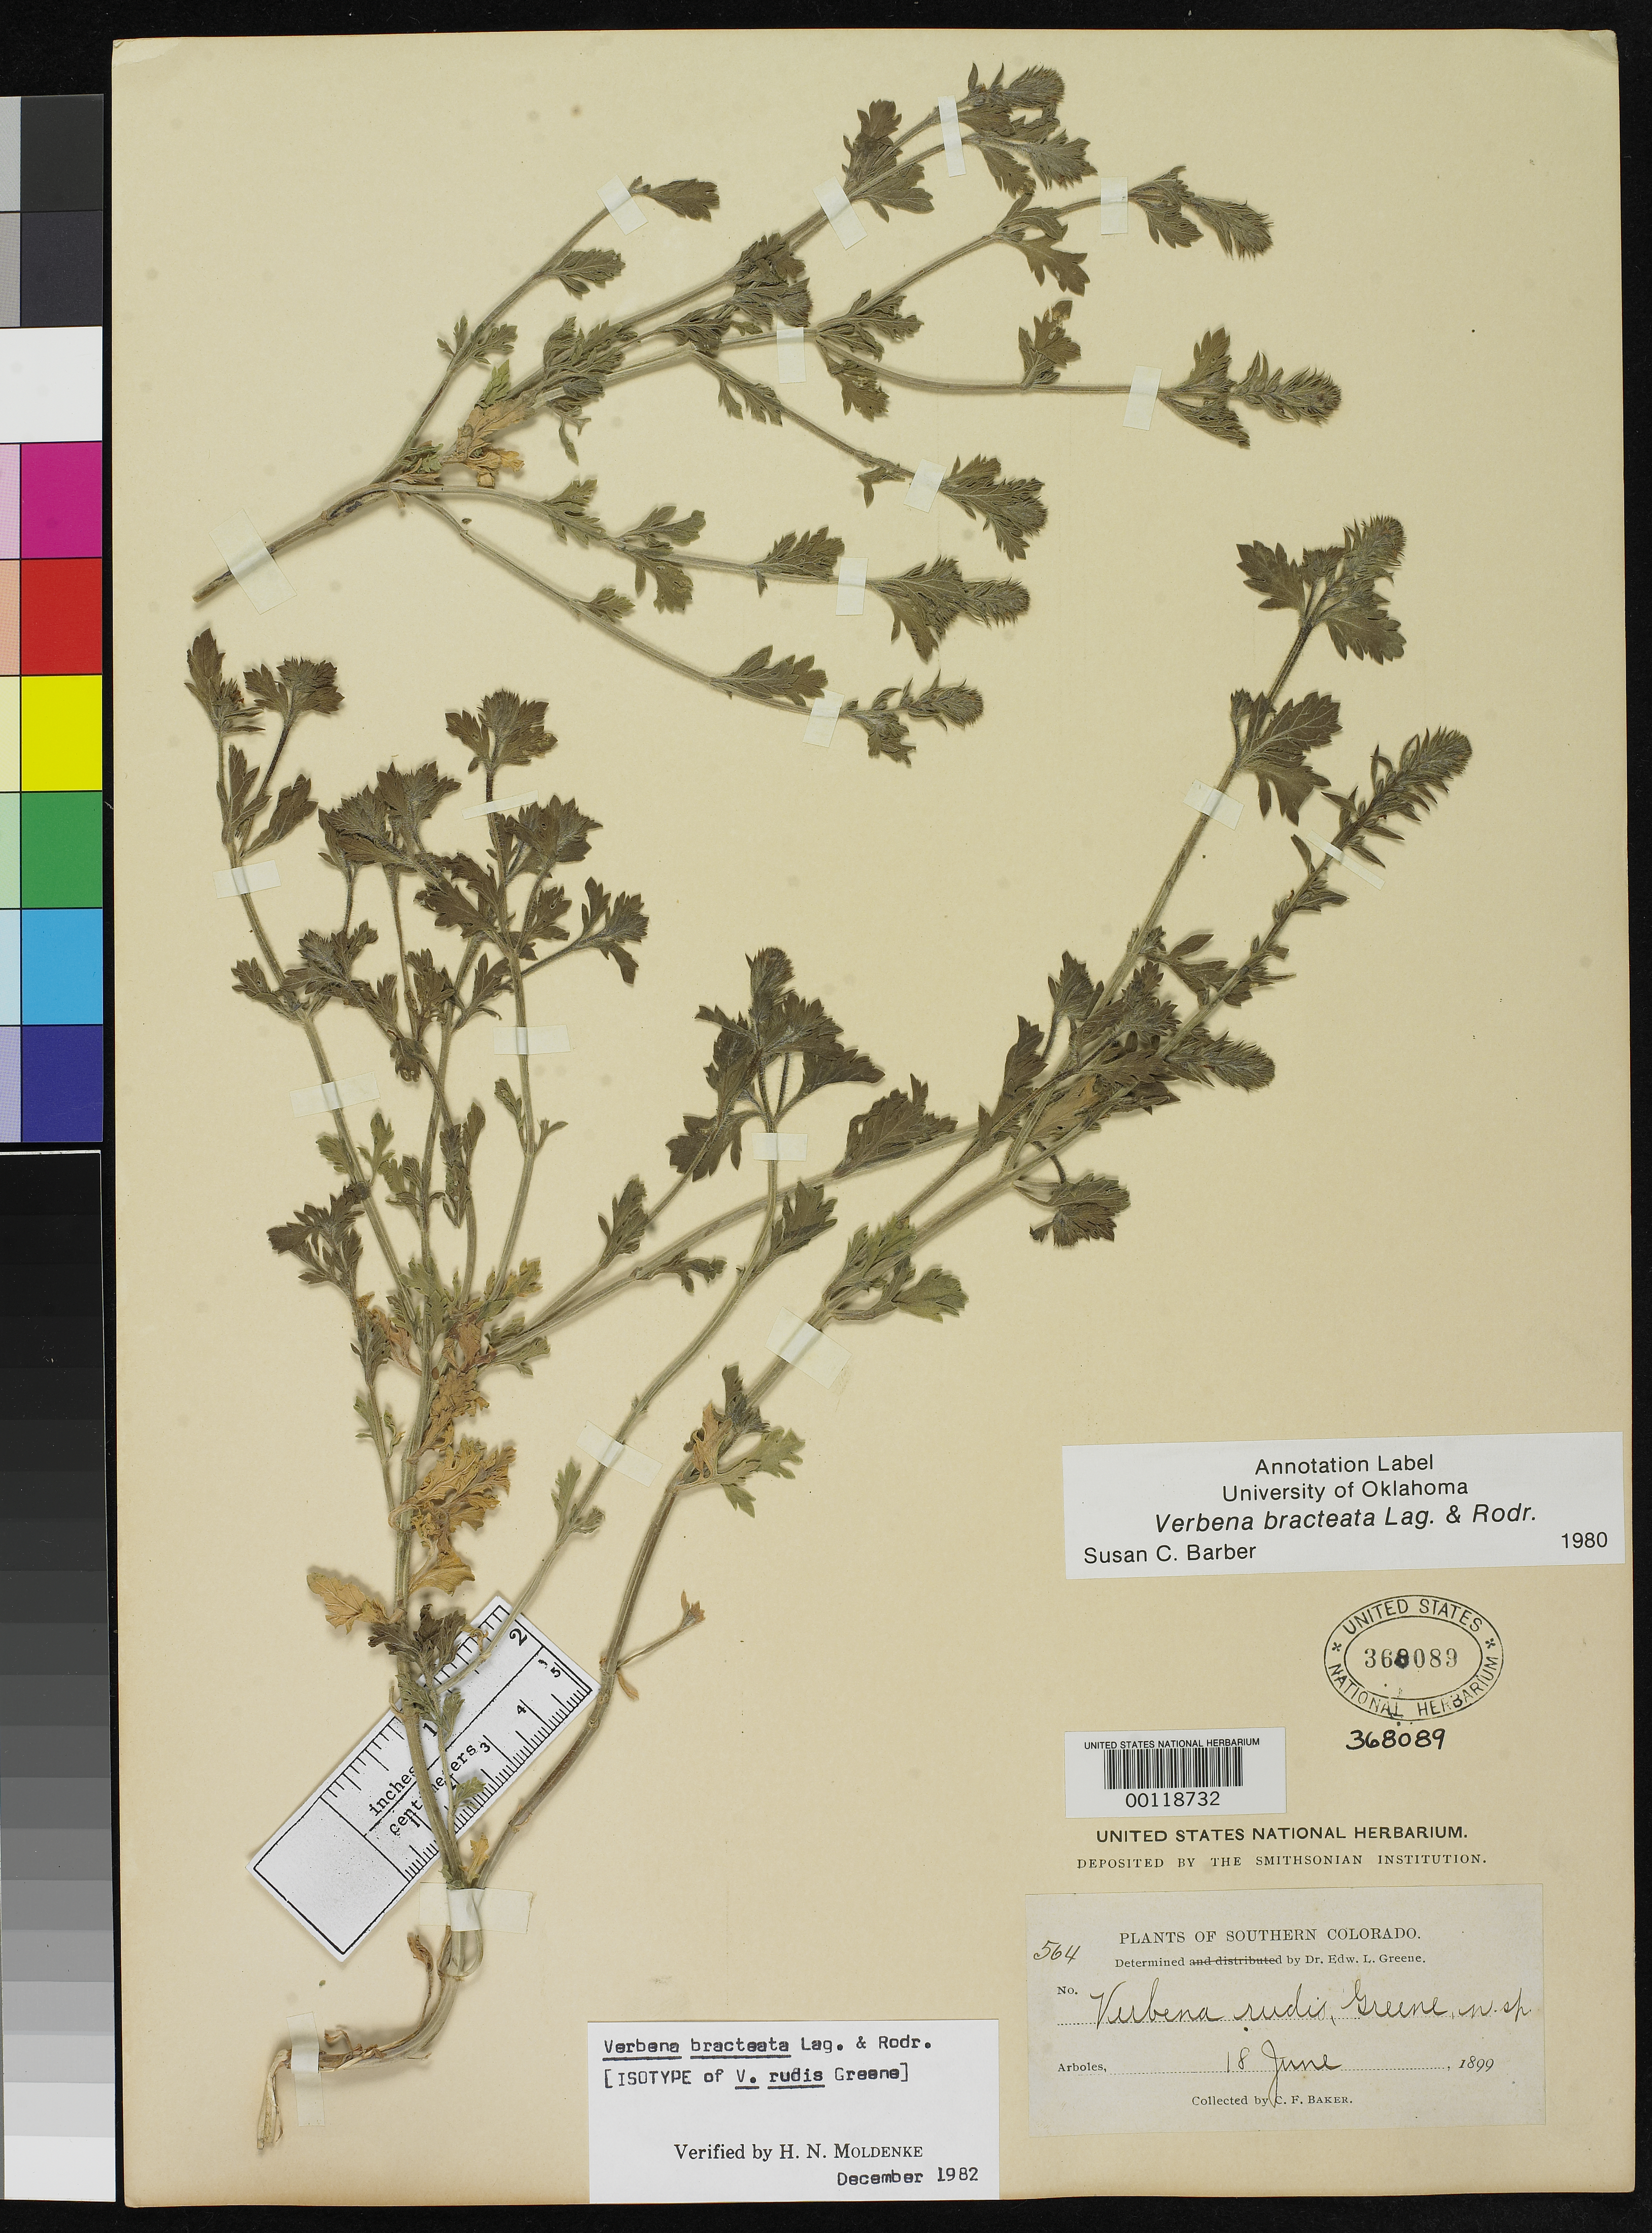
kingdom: Plantae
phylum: Tracheophyta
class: Magnoliopsida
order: Lamiales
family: Verbenaceae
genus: Verbena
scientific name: Verbena rudis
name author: Greene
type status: Isotype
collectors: C. F. Baker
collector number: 564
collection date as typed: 18 Jun 1899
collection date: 1899-06-18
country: United States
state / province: Colorado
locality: Arboles.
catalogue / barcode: US 368089